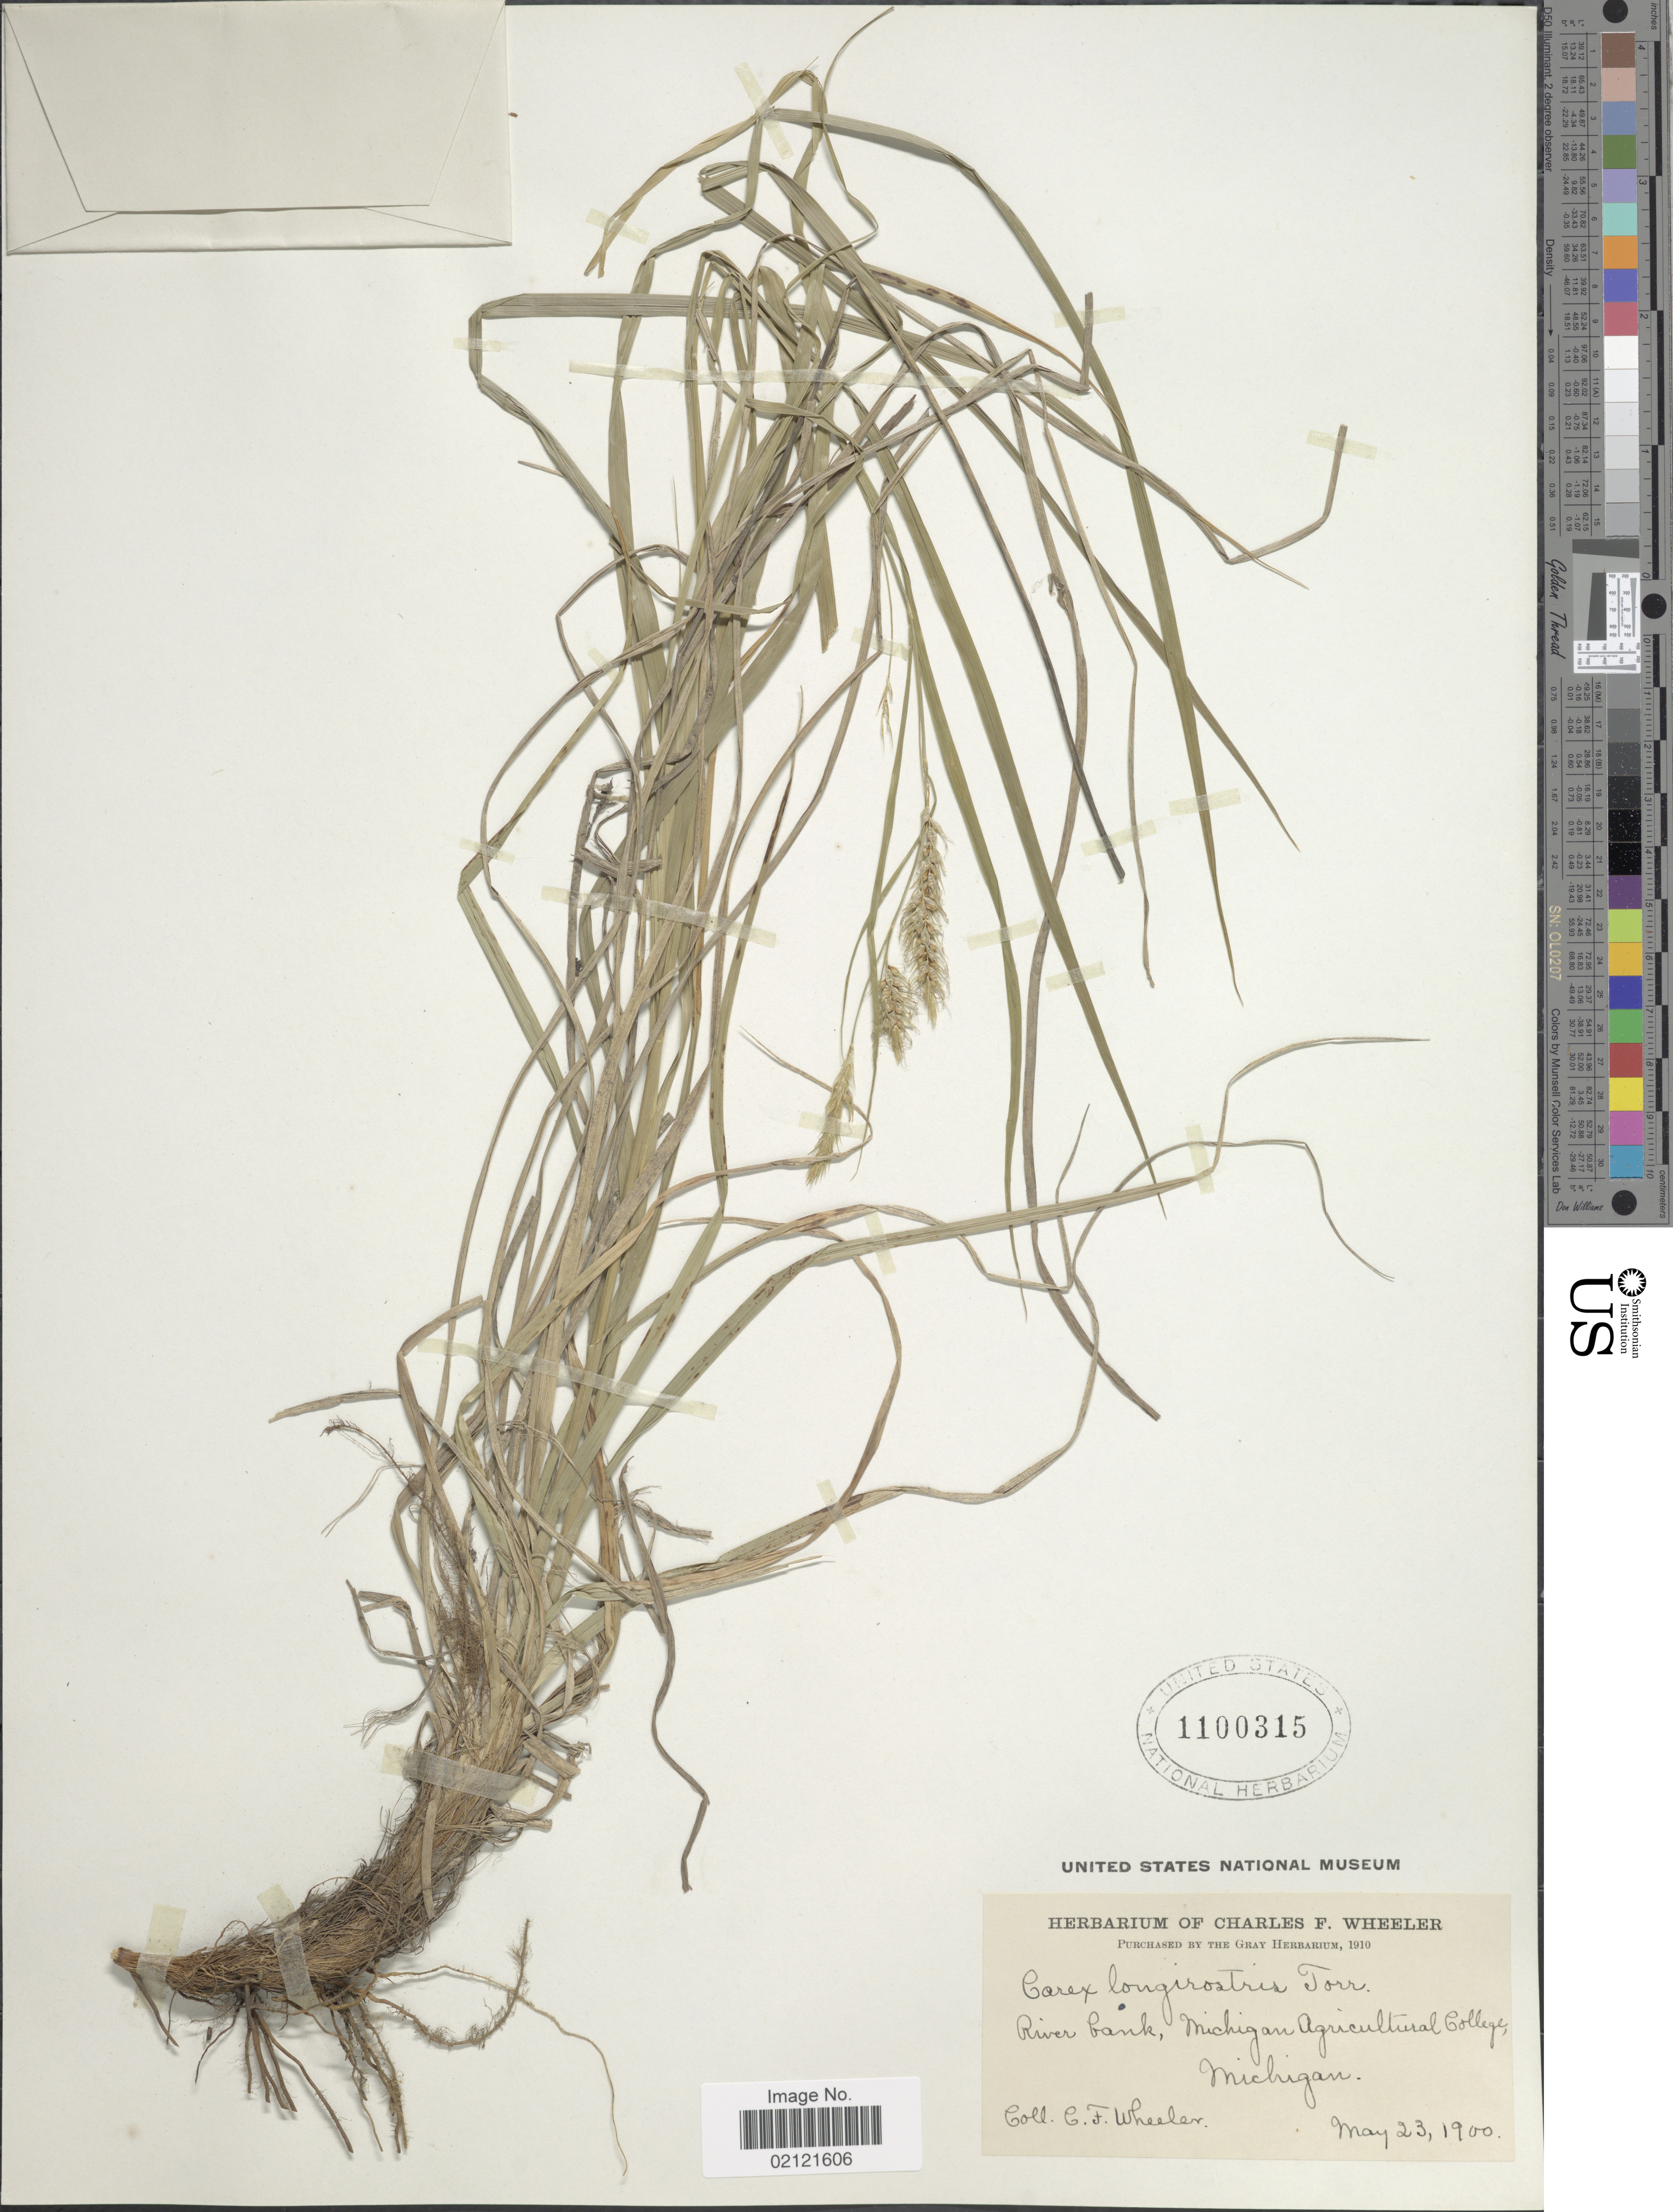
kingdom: Plantae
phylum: Tracheophyta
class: Liliopsida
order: Poales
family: Cyperaceae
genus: Carex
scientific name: Carex sprengelii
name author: Dewey ex Spreng.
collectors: C. Wheeler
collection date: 1900-05-23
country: United States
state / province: Michigan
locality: River bank, Michigan Agricultural College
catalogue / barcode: US 1100315